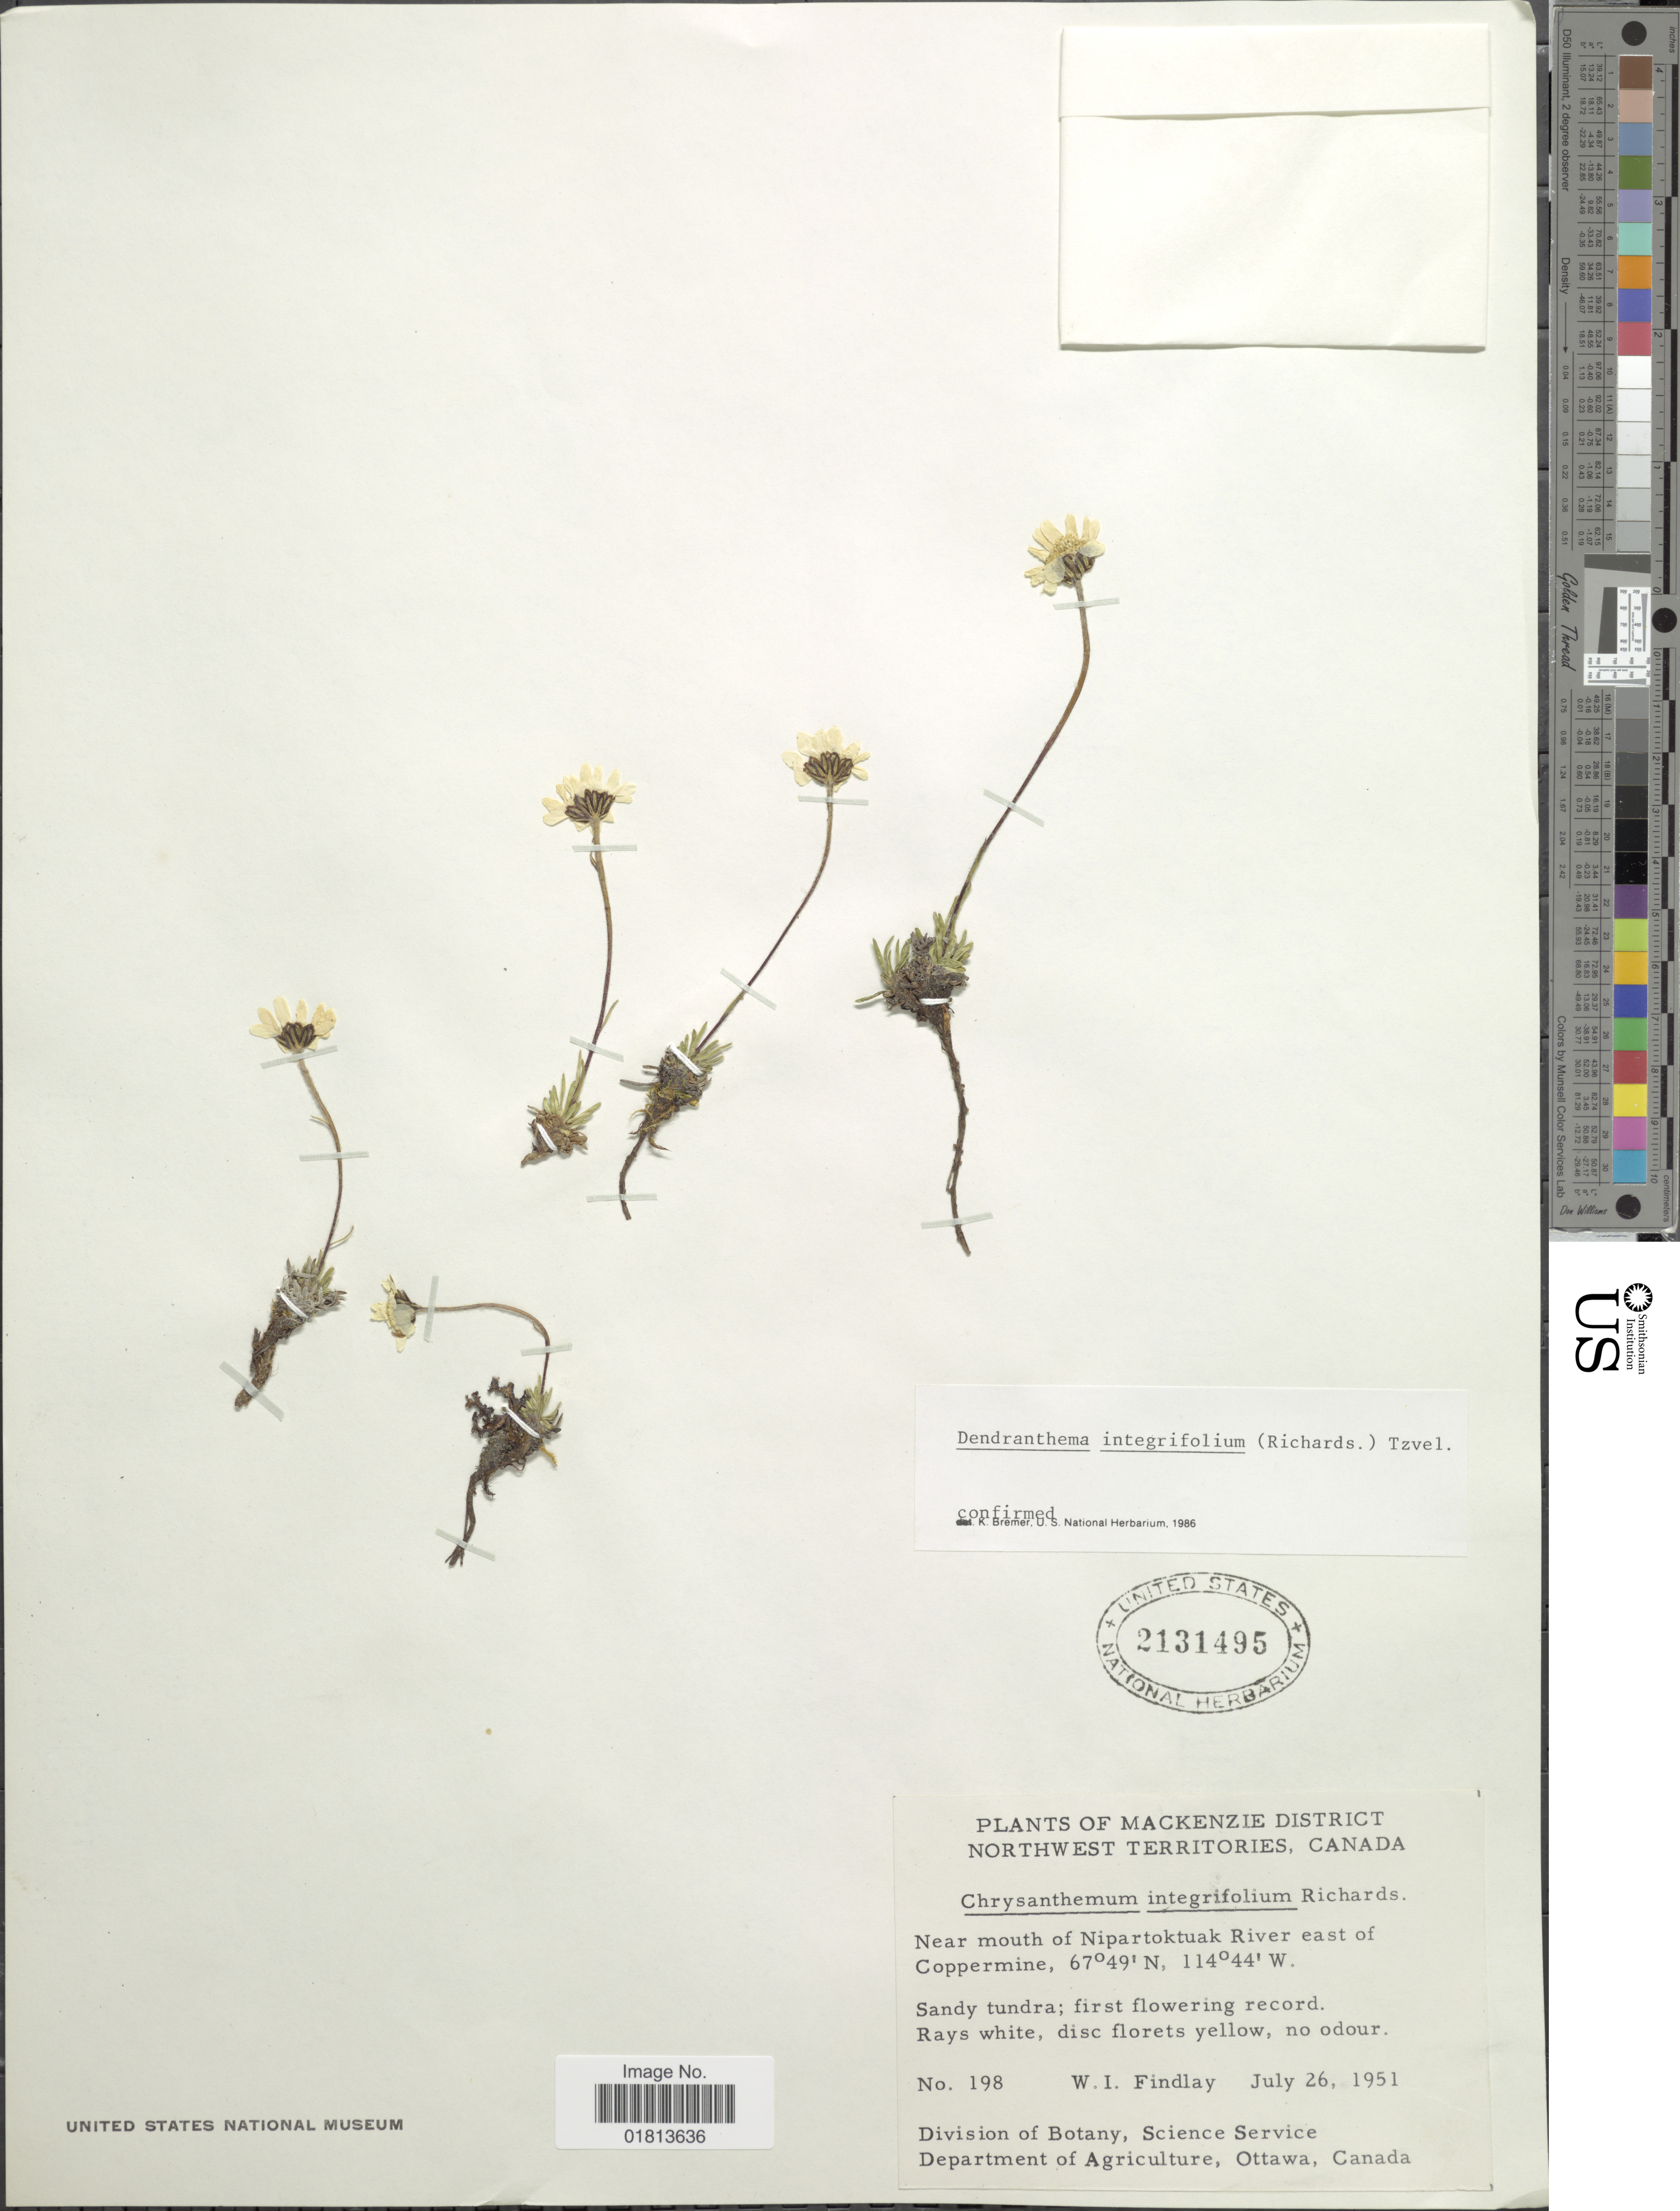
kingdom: Plantae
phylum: Tracheophyta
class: Magnoliopsida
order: Asterales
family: Asteraceae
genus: Dendranthema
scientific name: Dendranthema integrifolium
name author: (Richardson) Tzvelev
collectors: W. Findlay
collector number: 198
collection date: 1951-07-26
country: Canada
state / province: Northwest Territories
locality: Mackenzie District, Northwest Territories, Canada, Near mouth of Nipartoktuak River side of Coppermine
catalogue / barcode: US 2131495